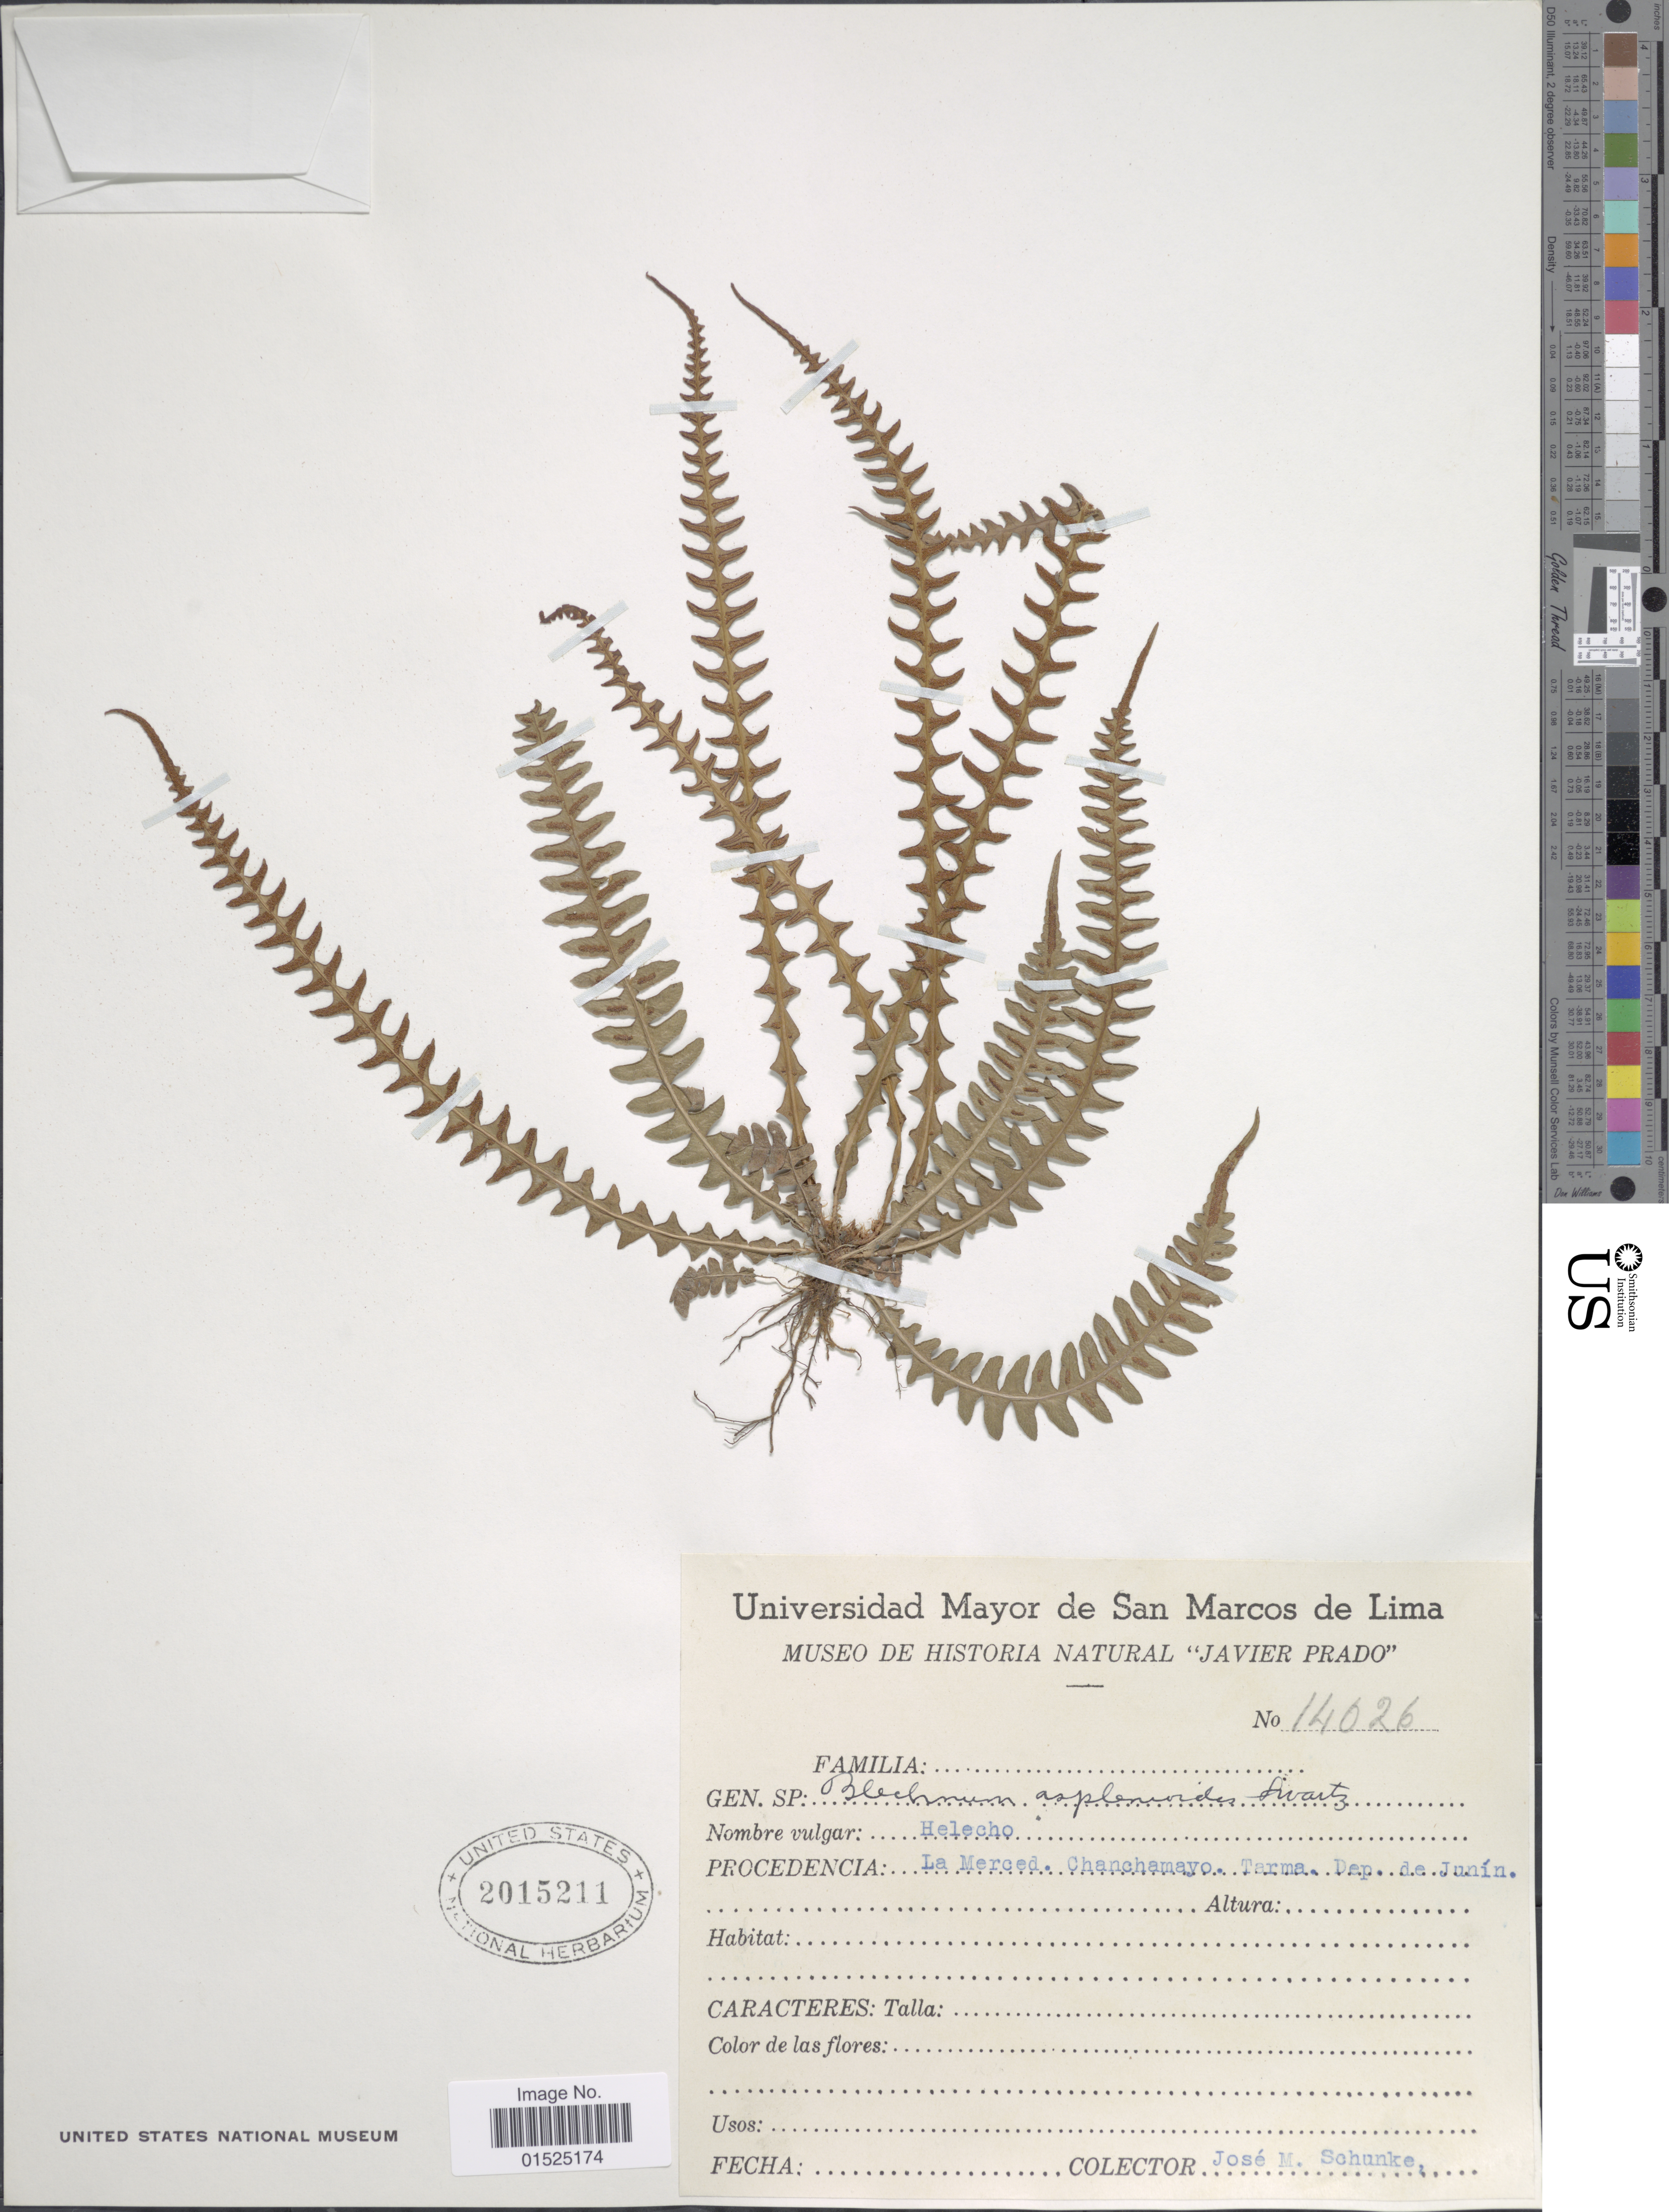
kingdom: Plantae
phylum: Tracheophyta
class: Polypodiopsida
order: Polypodiales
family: Blechnaceae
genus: Blechnum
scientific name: Blechnum asplenioides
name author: Sw.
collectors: J. M. Schunke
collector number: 14026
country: Peru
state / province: Junín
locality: La Merced, Chanchamayo, Tarma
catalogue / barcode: US 2015211